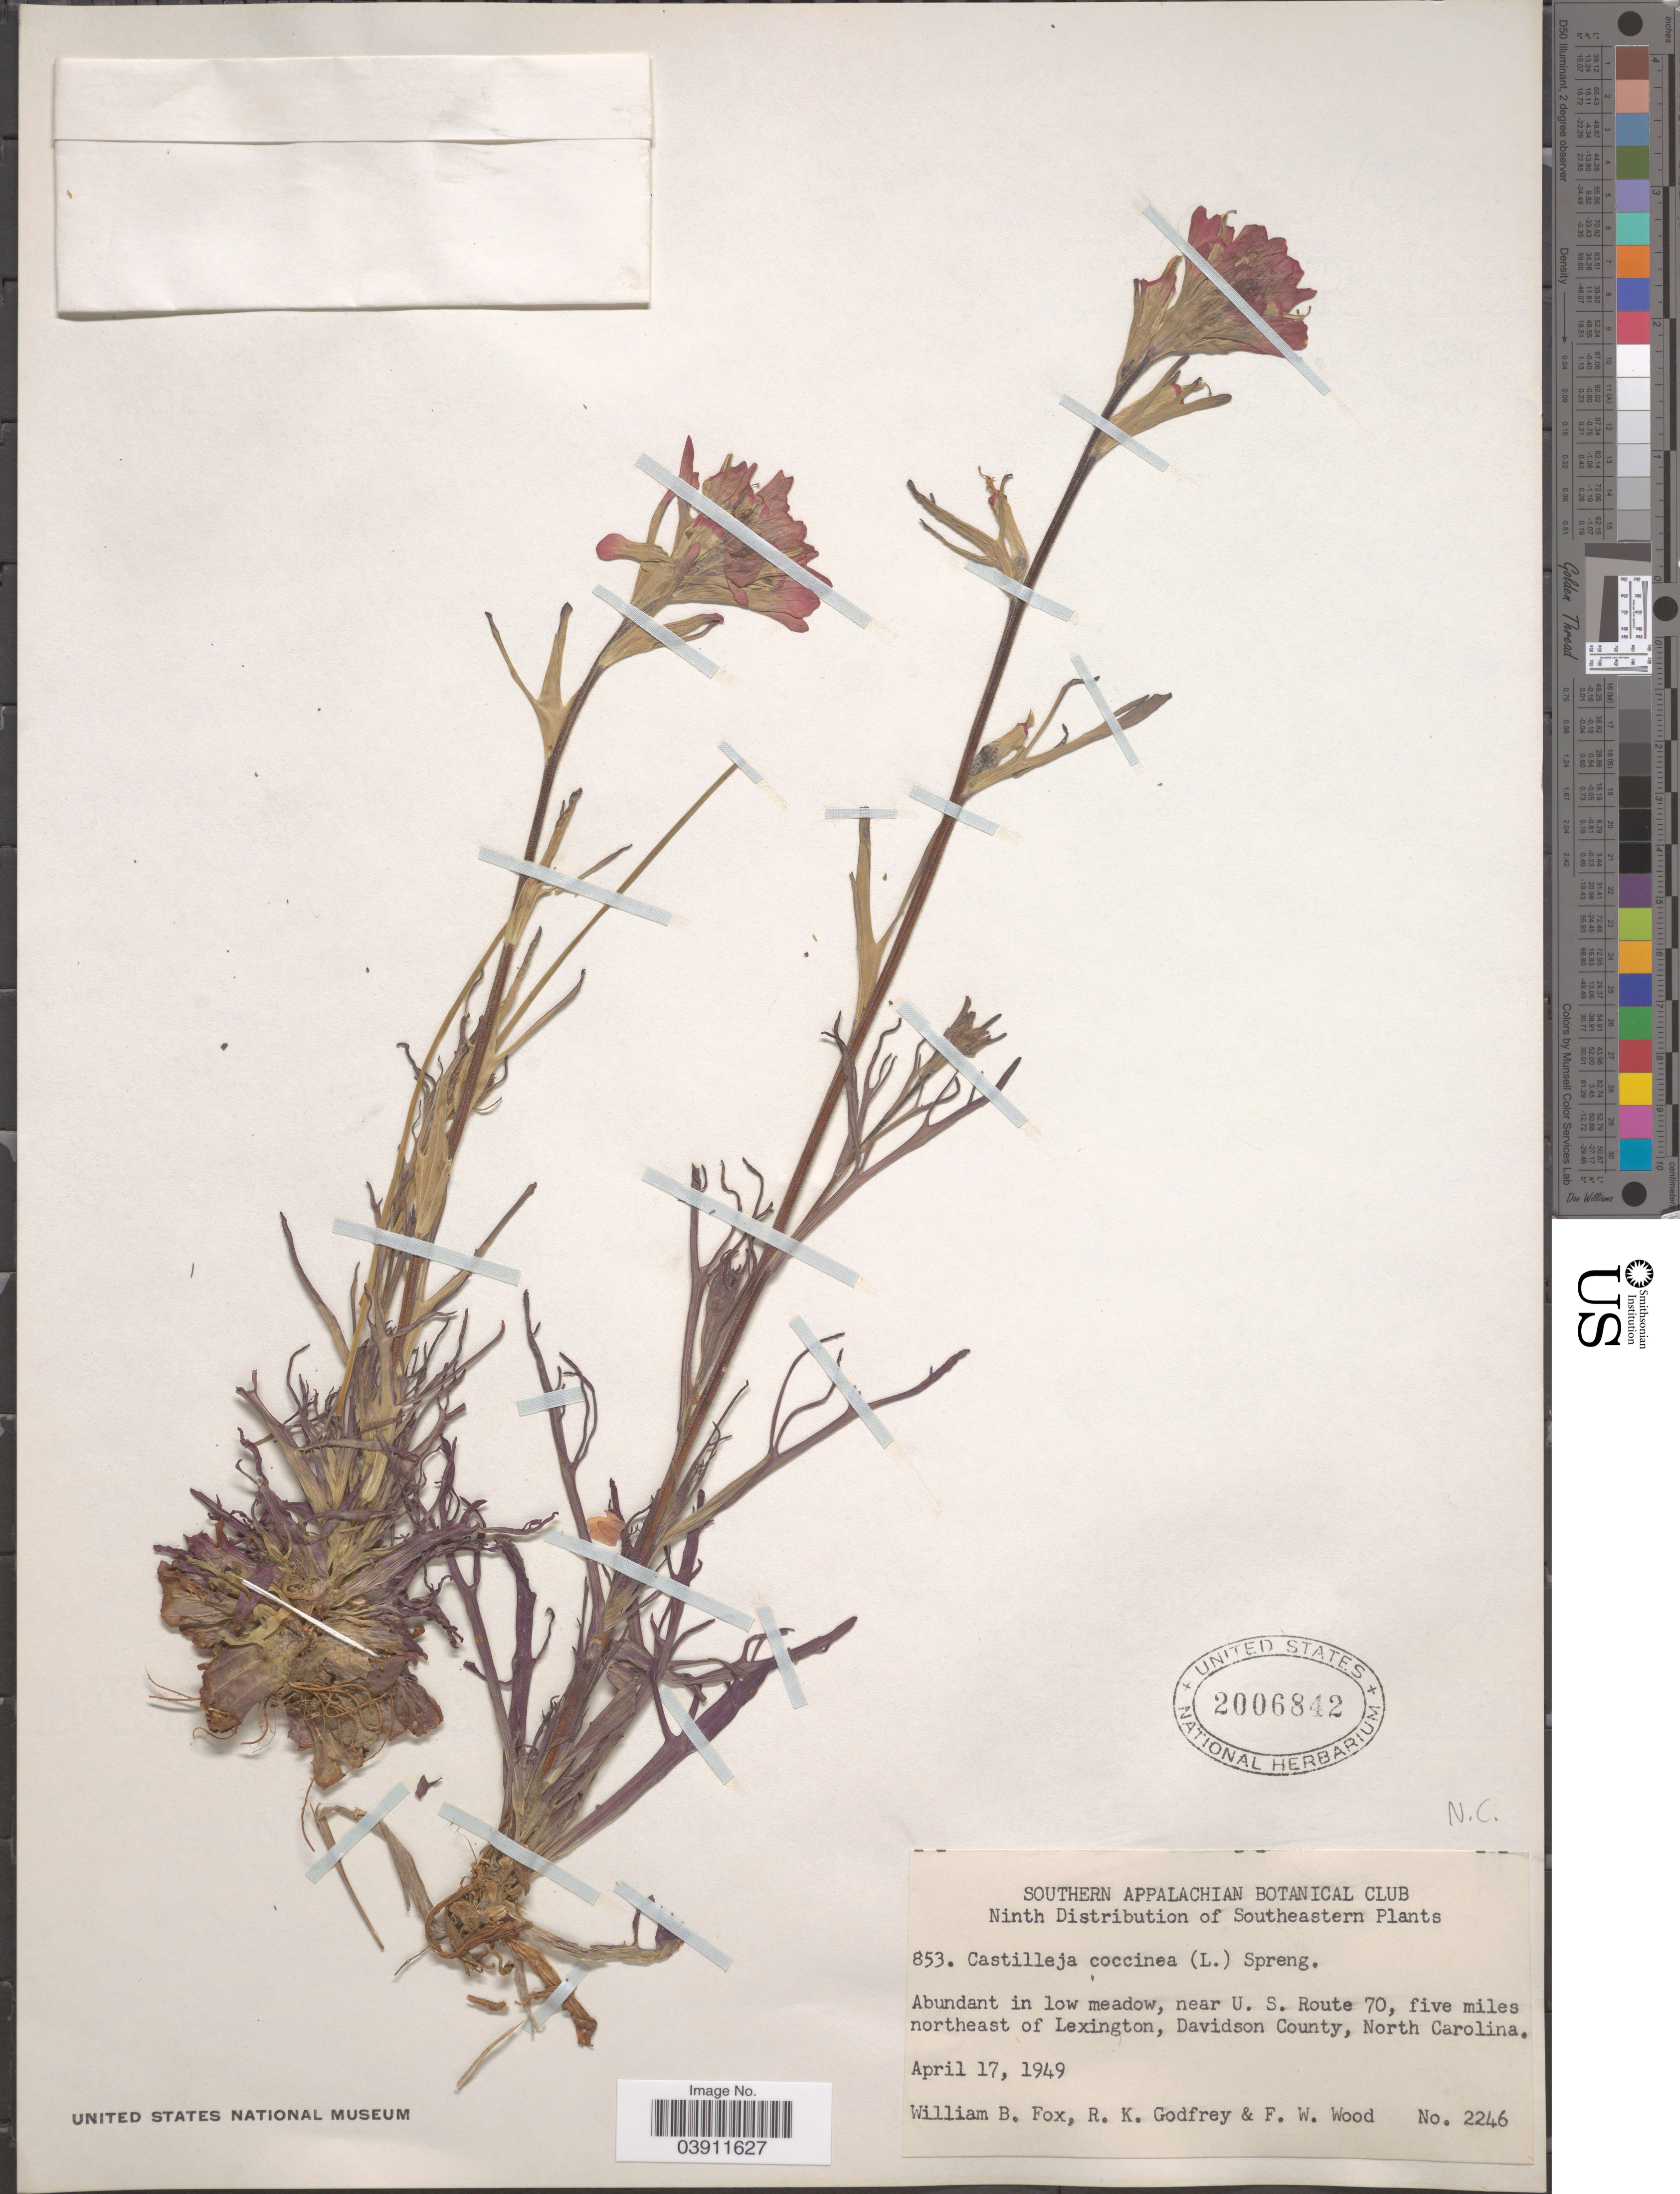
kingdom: Plantae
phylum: Tracheophyta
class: Magnoliopsida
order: Lamiales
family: Orobanchaceae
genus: Castilleja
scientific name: Castilleja coccinea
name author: (L.) Spreng.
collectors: W. B. Fox, R. K. Godfrey & F. Wood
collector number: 853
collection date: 1949-04-17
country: United States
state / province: North Carolina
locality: Southeastern. Near U. S. Route 70, five miles northeast of Lexington, Davidson County.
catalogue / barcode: US 2006842